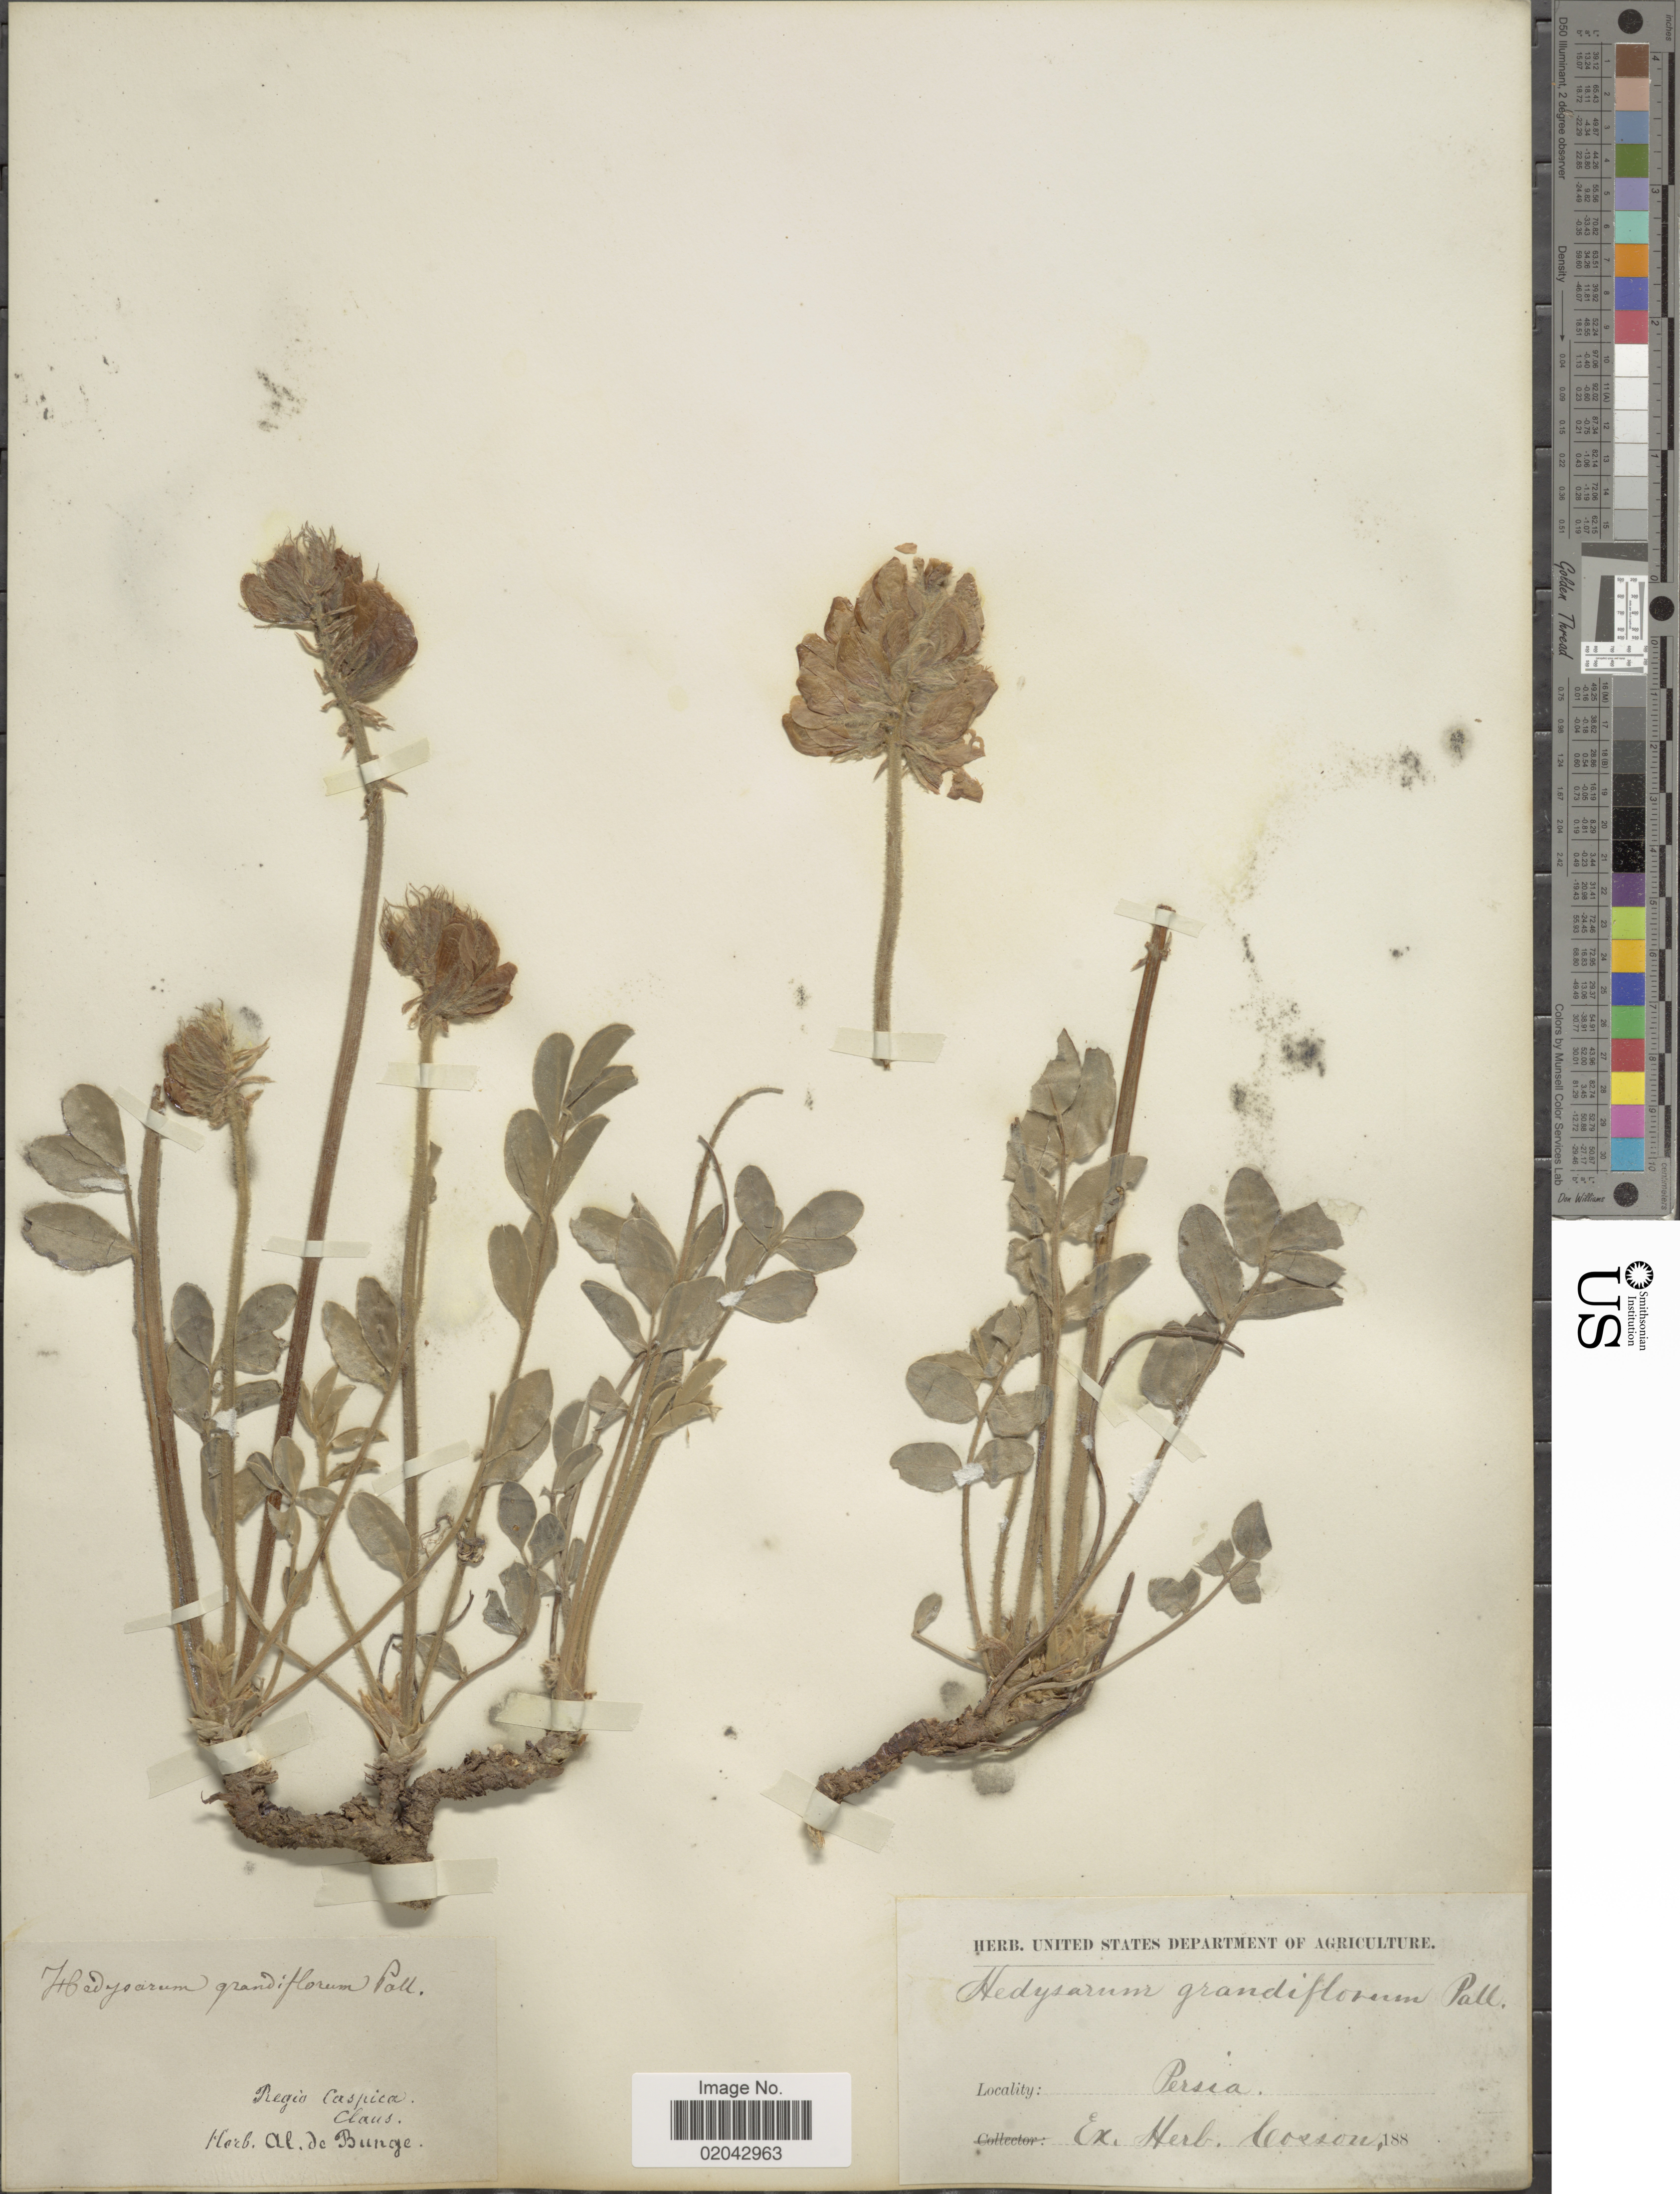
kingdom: Plantae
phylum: Tracheophyta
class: Magnoliopsida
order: Fabales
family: Fabaceae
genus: Hedysarum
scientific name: Hedysarum grandiflorum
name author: Pall.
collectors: ex herb. Bunge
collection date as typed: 188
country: Iran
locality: Persia, Regio Caspica, Claus